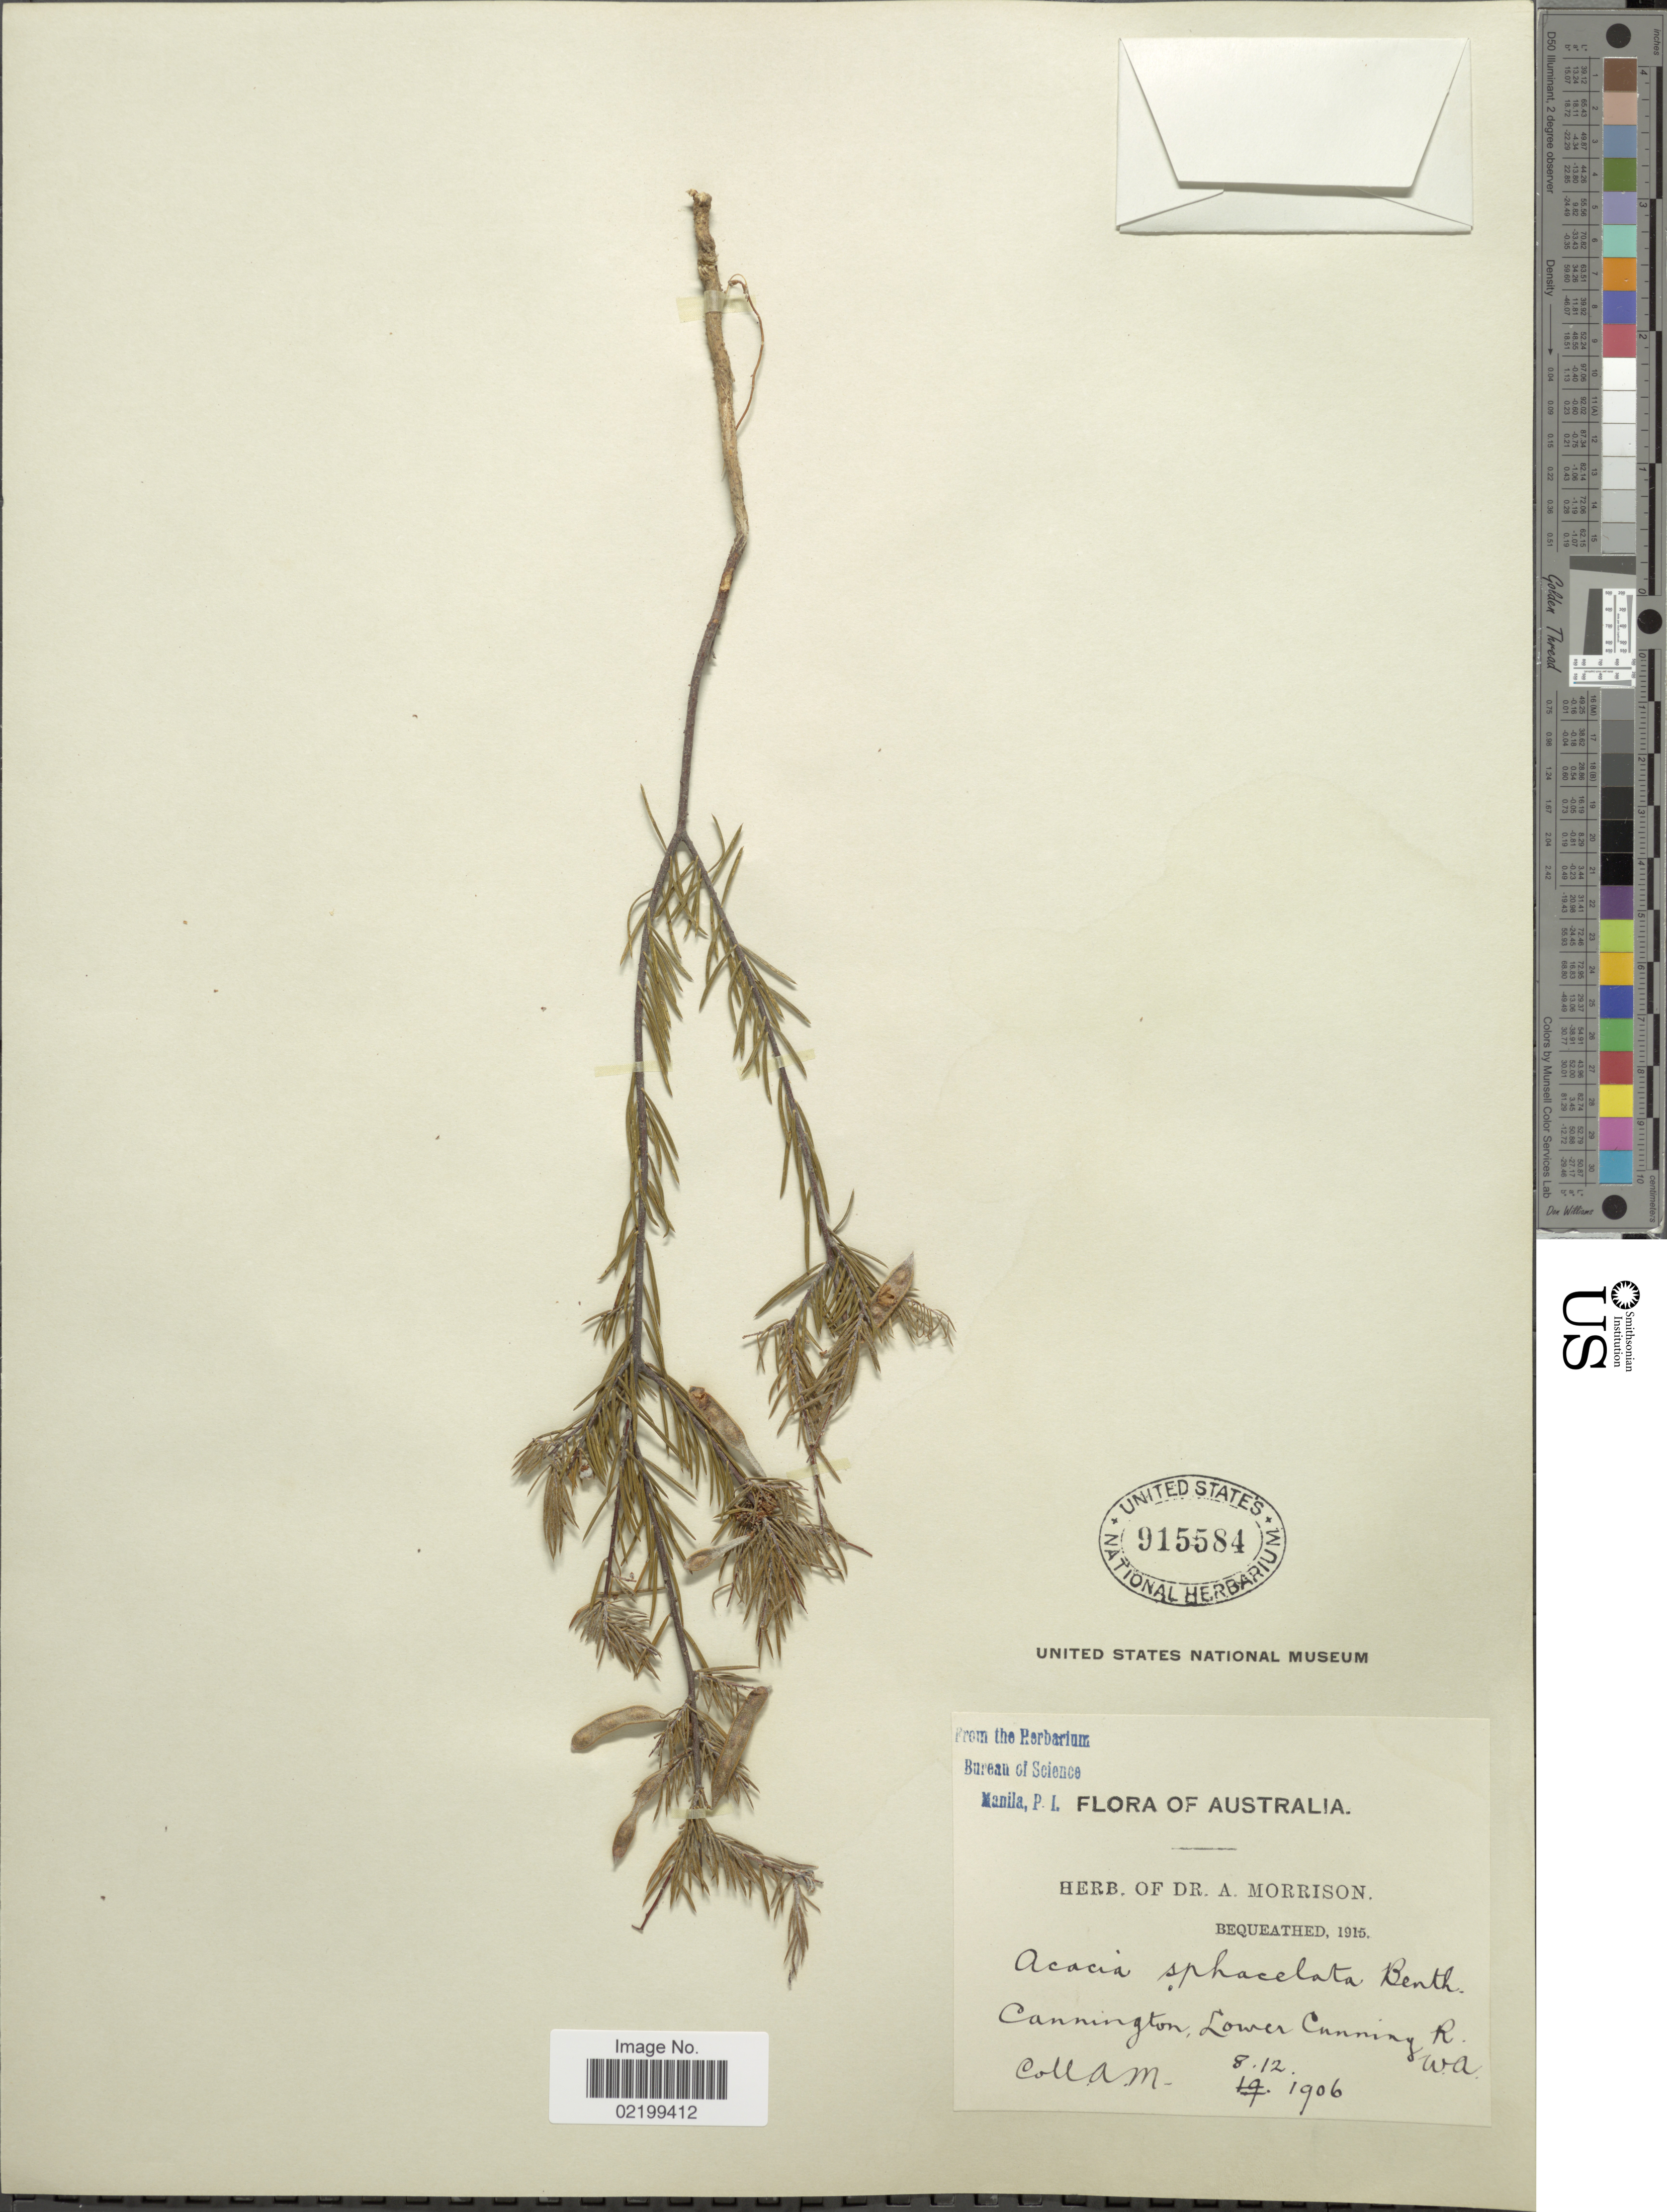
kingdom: Plantae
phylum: Tracheophyta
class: Magnoliopsida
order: Fabales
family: Fabaceae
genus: Acacia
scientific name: Acacia sphacelata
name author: Benth.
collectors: A. Morrison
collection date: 1906-12-08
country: Australia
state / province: Western Australia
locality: Cannington, Lower Cunning R.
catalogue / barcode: US 915584